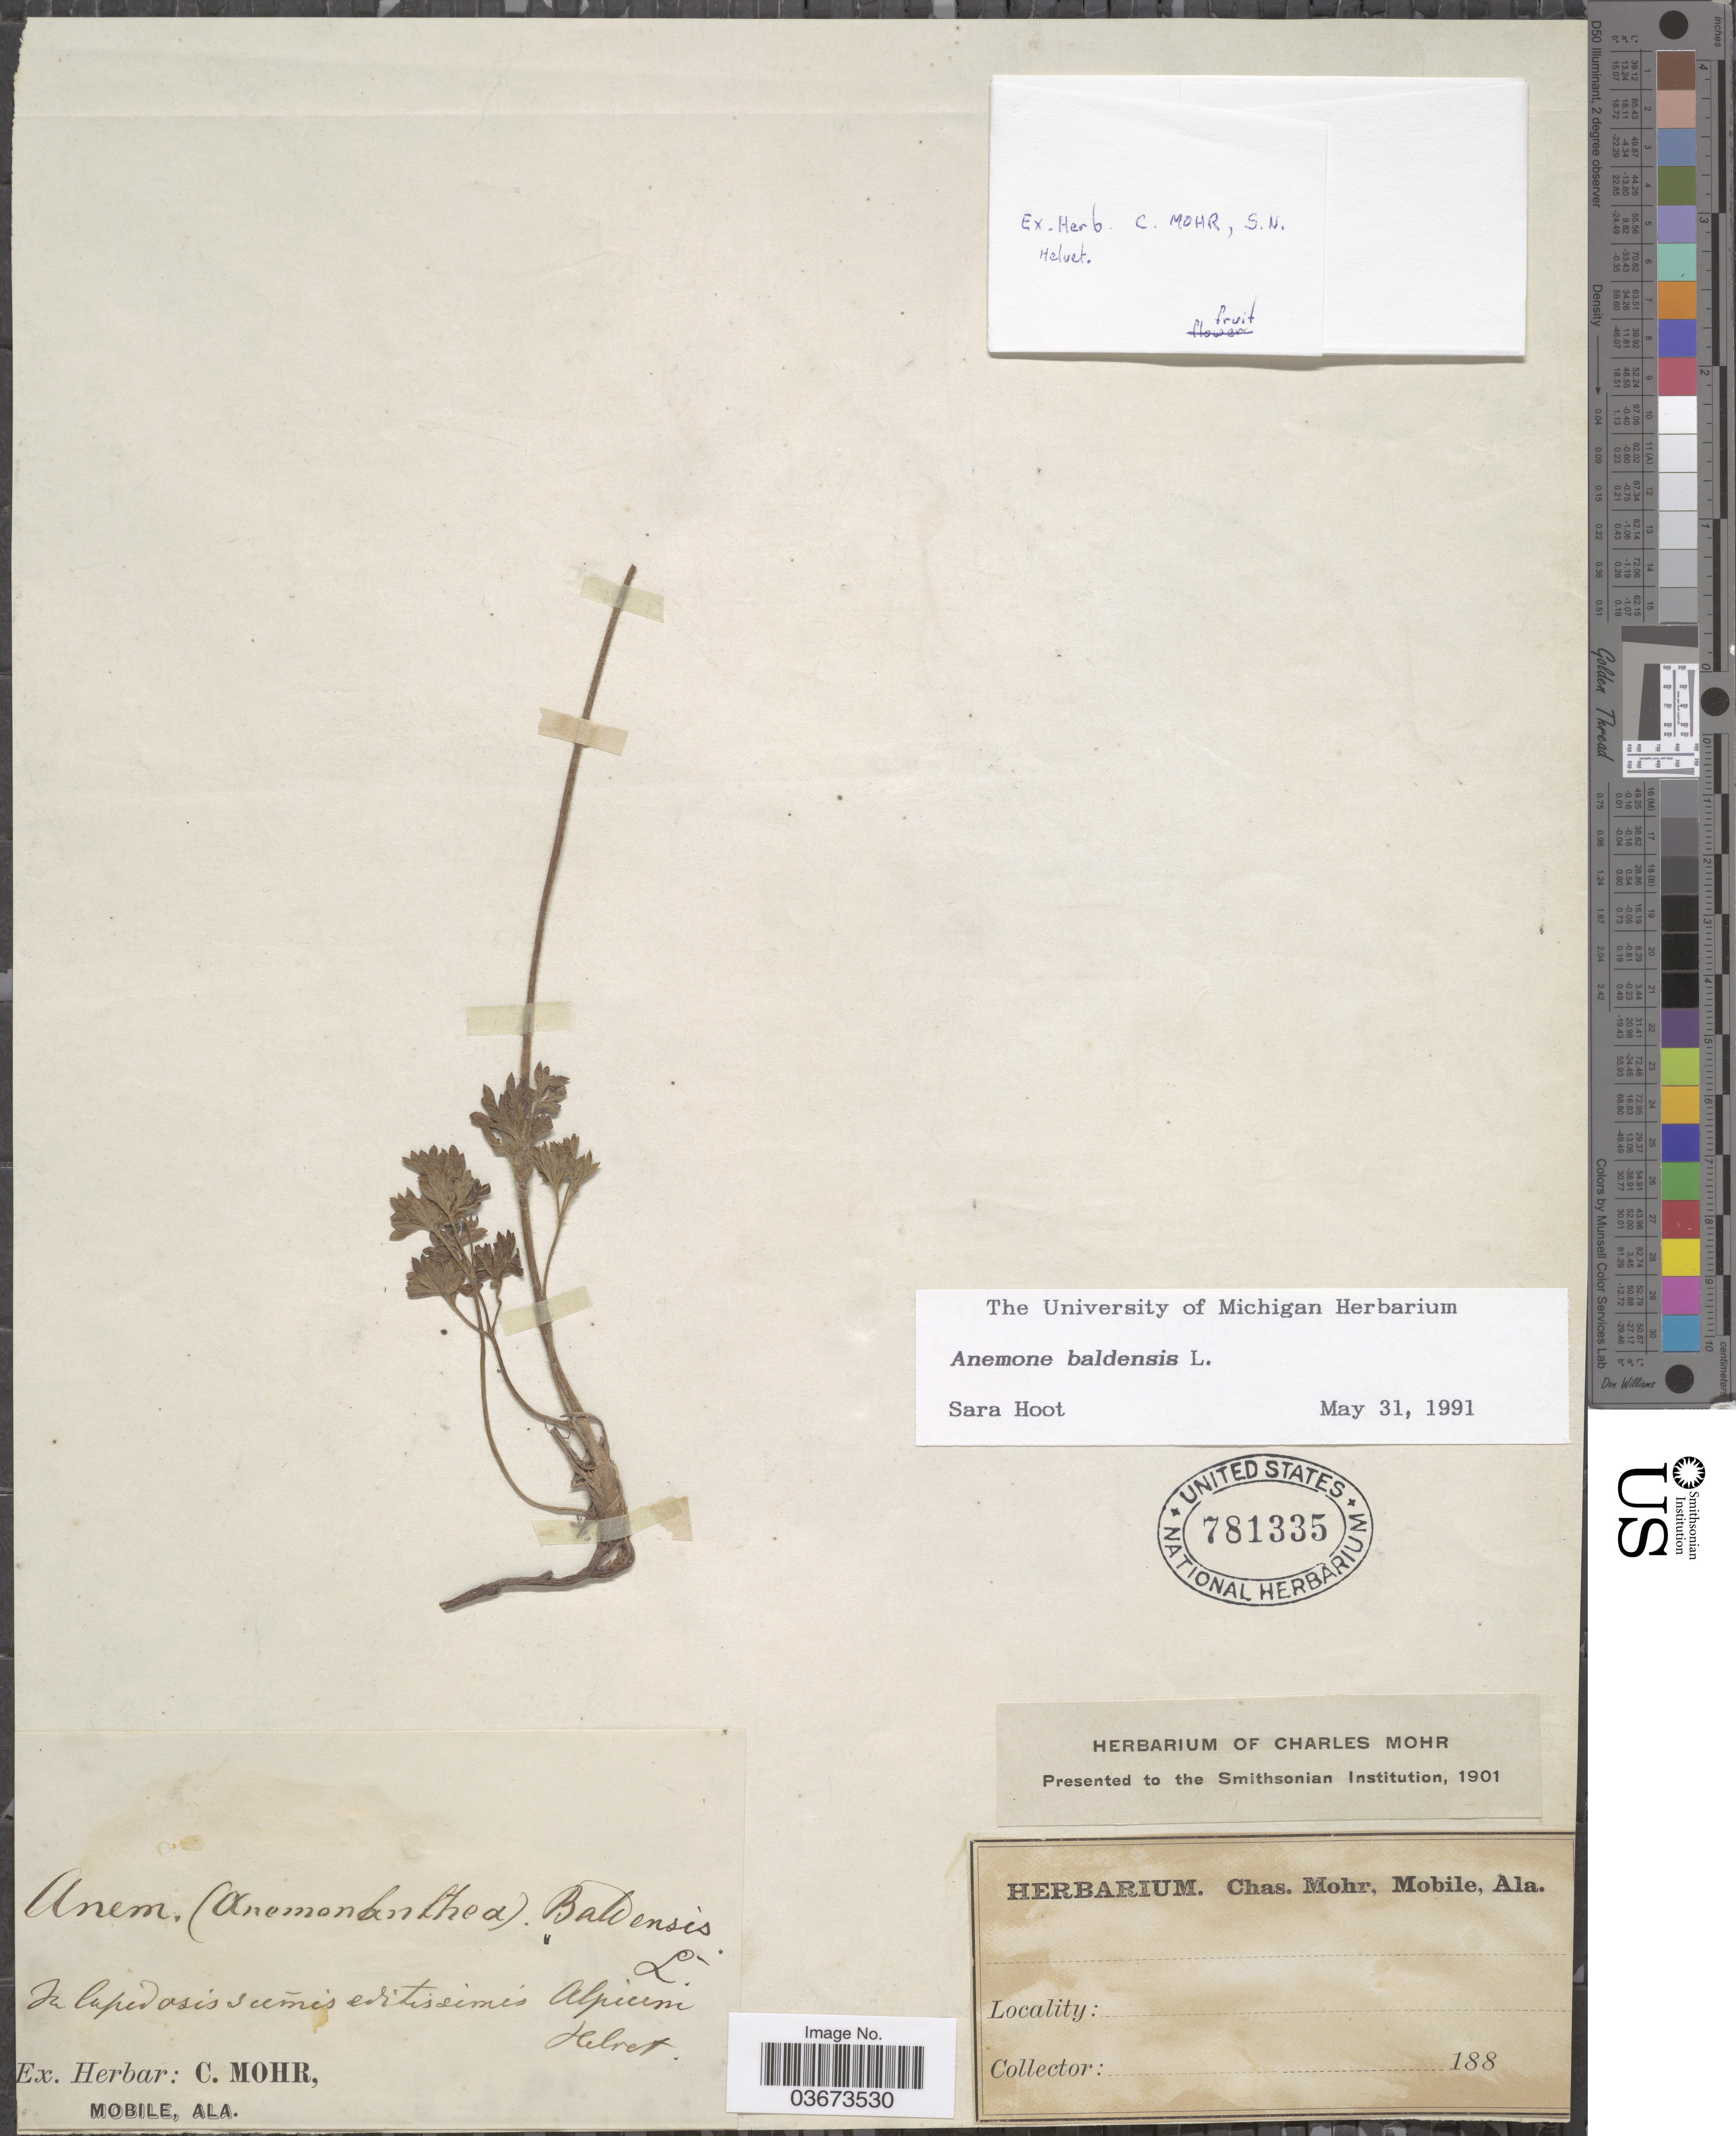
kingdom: Plantae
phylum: Tracheophyta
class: Magnoliopsida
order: Ranunculales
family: Ranunculaceae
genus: Anemone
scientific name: Anemone baldensis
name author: L.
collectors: ex herb. C. Mohr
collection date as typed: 188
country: Switzerland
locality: Alpium Helvet.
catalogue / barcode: US 781335